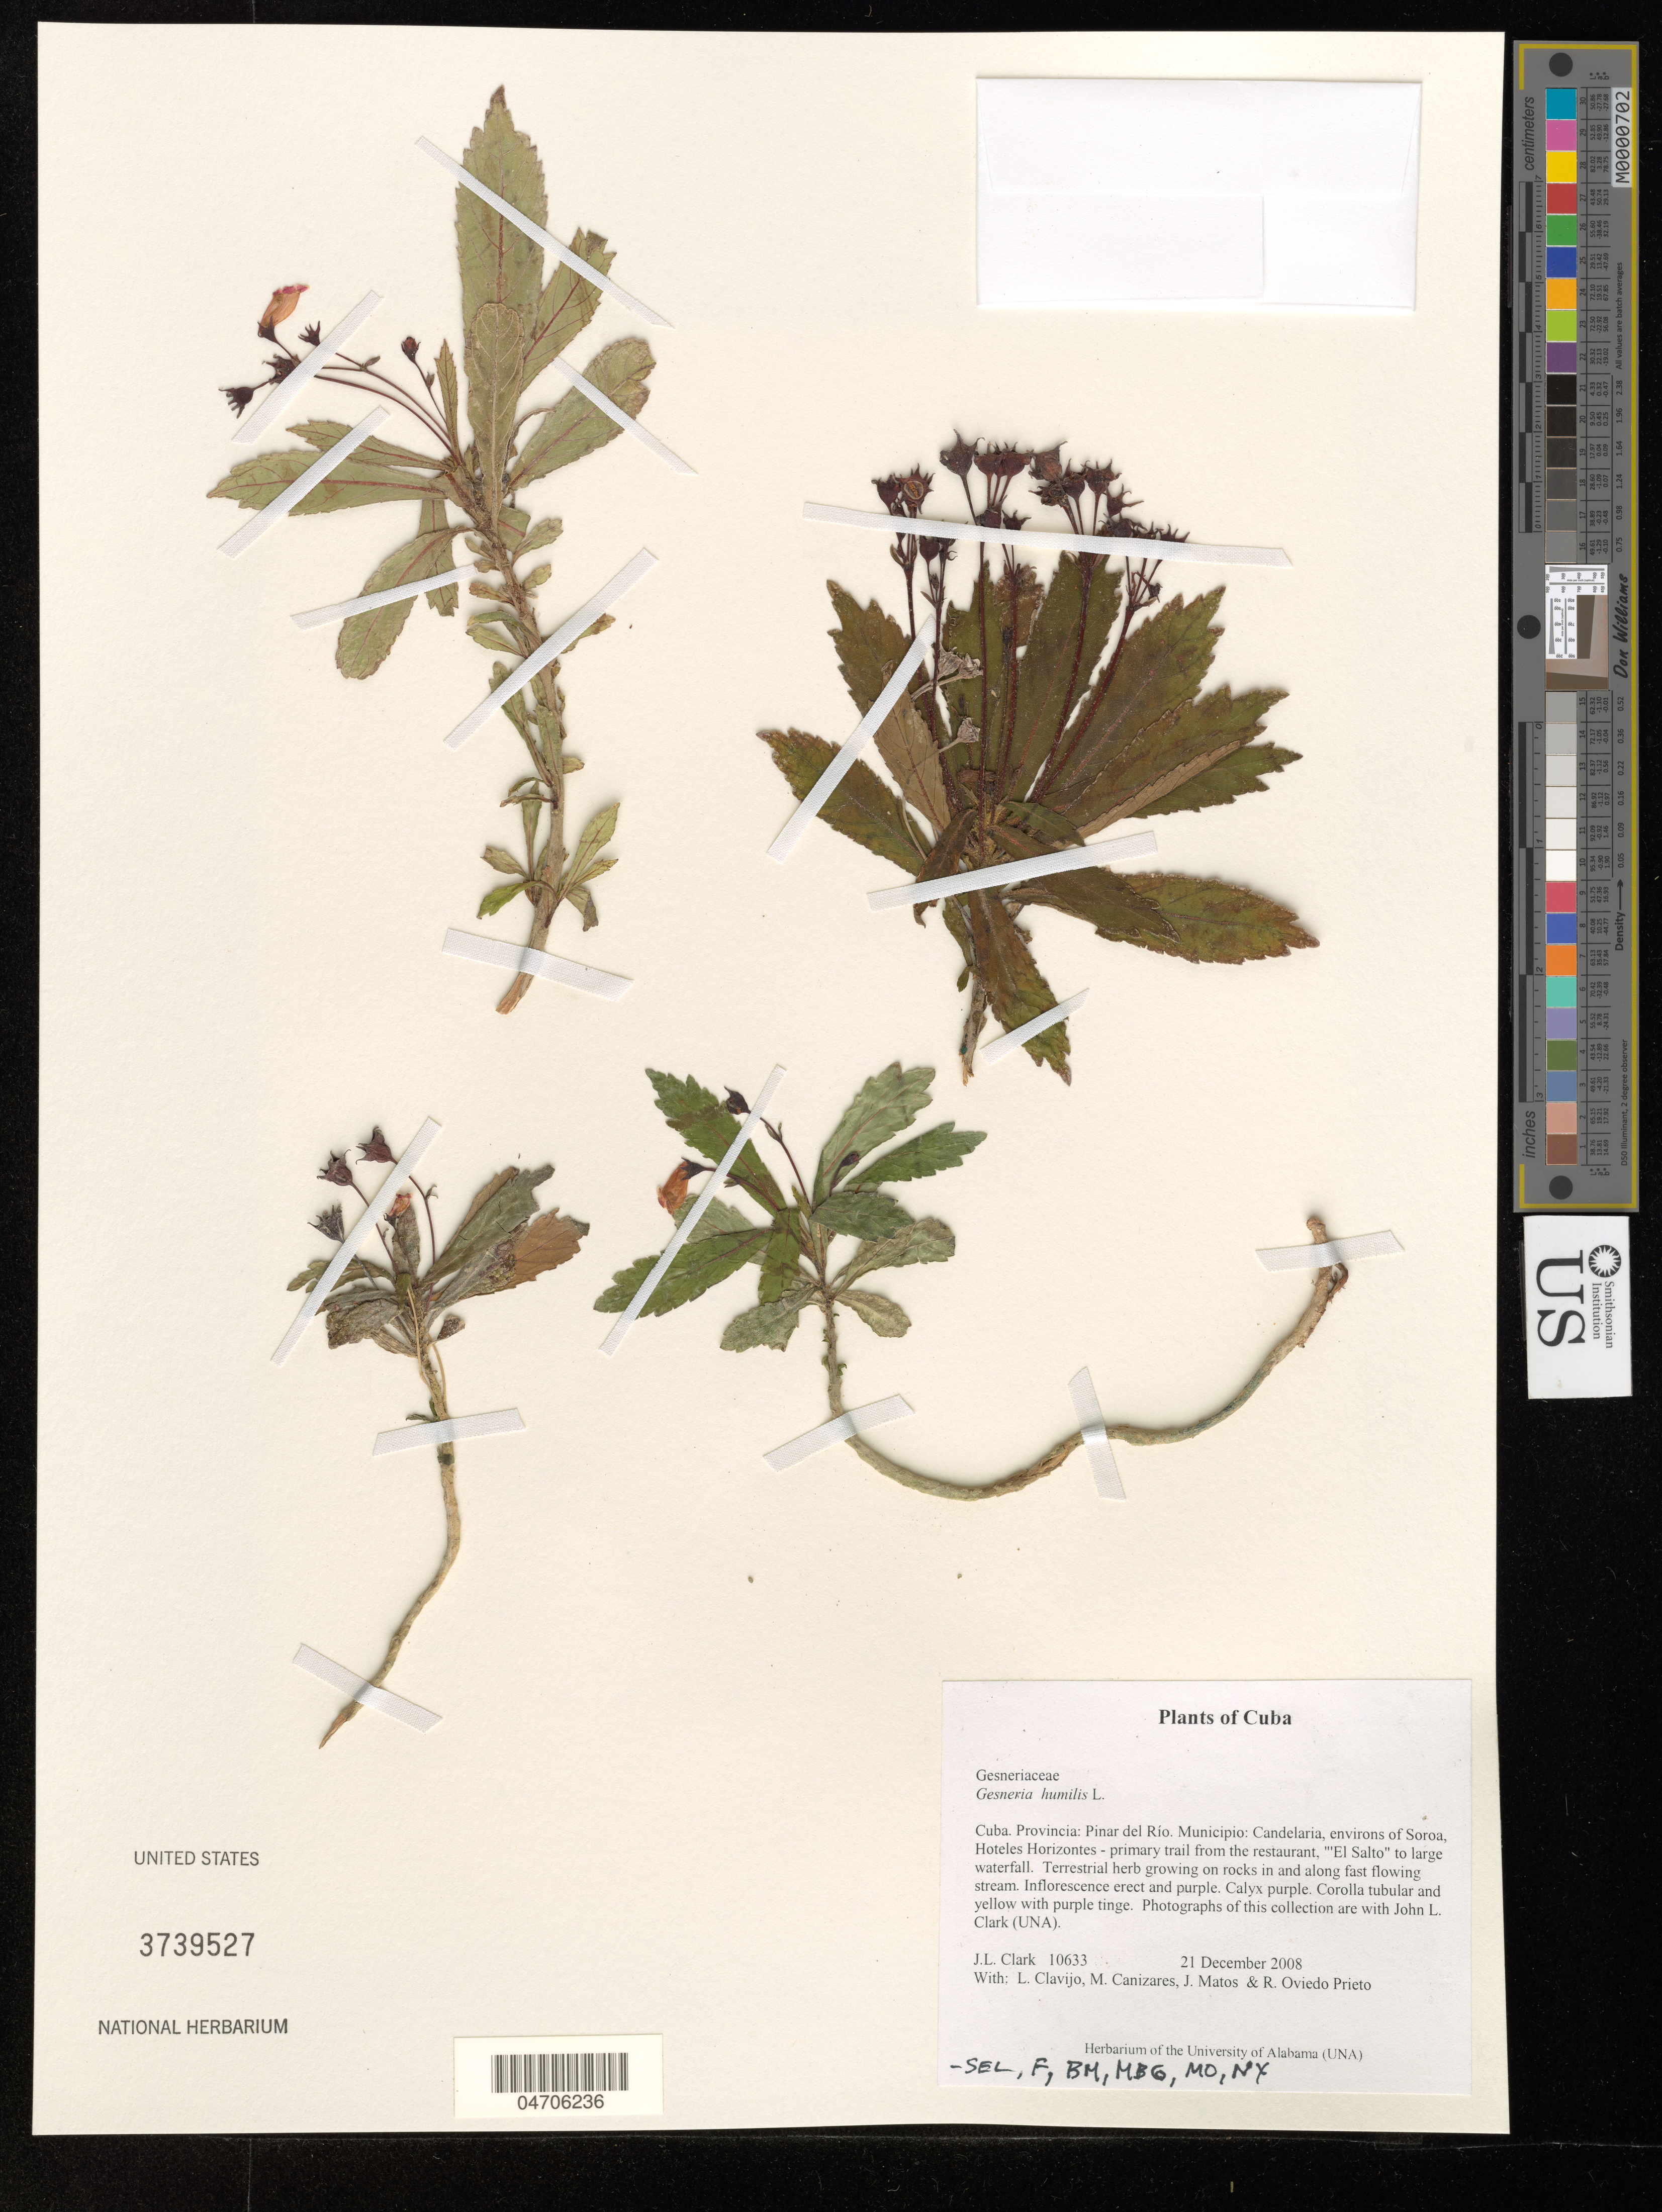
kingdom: Plantae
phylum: Tracheophyta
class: Magnoliopsida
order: Lamiales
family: Gesneriaceae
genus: Gesneria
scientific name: Gesneria humilis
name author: L.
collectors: J. L. Clark, L. Clavijo, M. Canizares, J. Matos & R. Oviedo Prieto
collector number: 10633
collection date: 2008-12-21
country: Cuba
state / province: Pinar del Río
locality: Municipio: Candelaria, environs of Soroa, Hoteles Horizontes - primary trail from the restaurant, "El Salto" to large waterfall.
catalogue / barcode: US 3739527